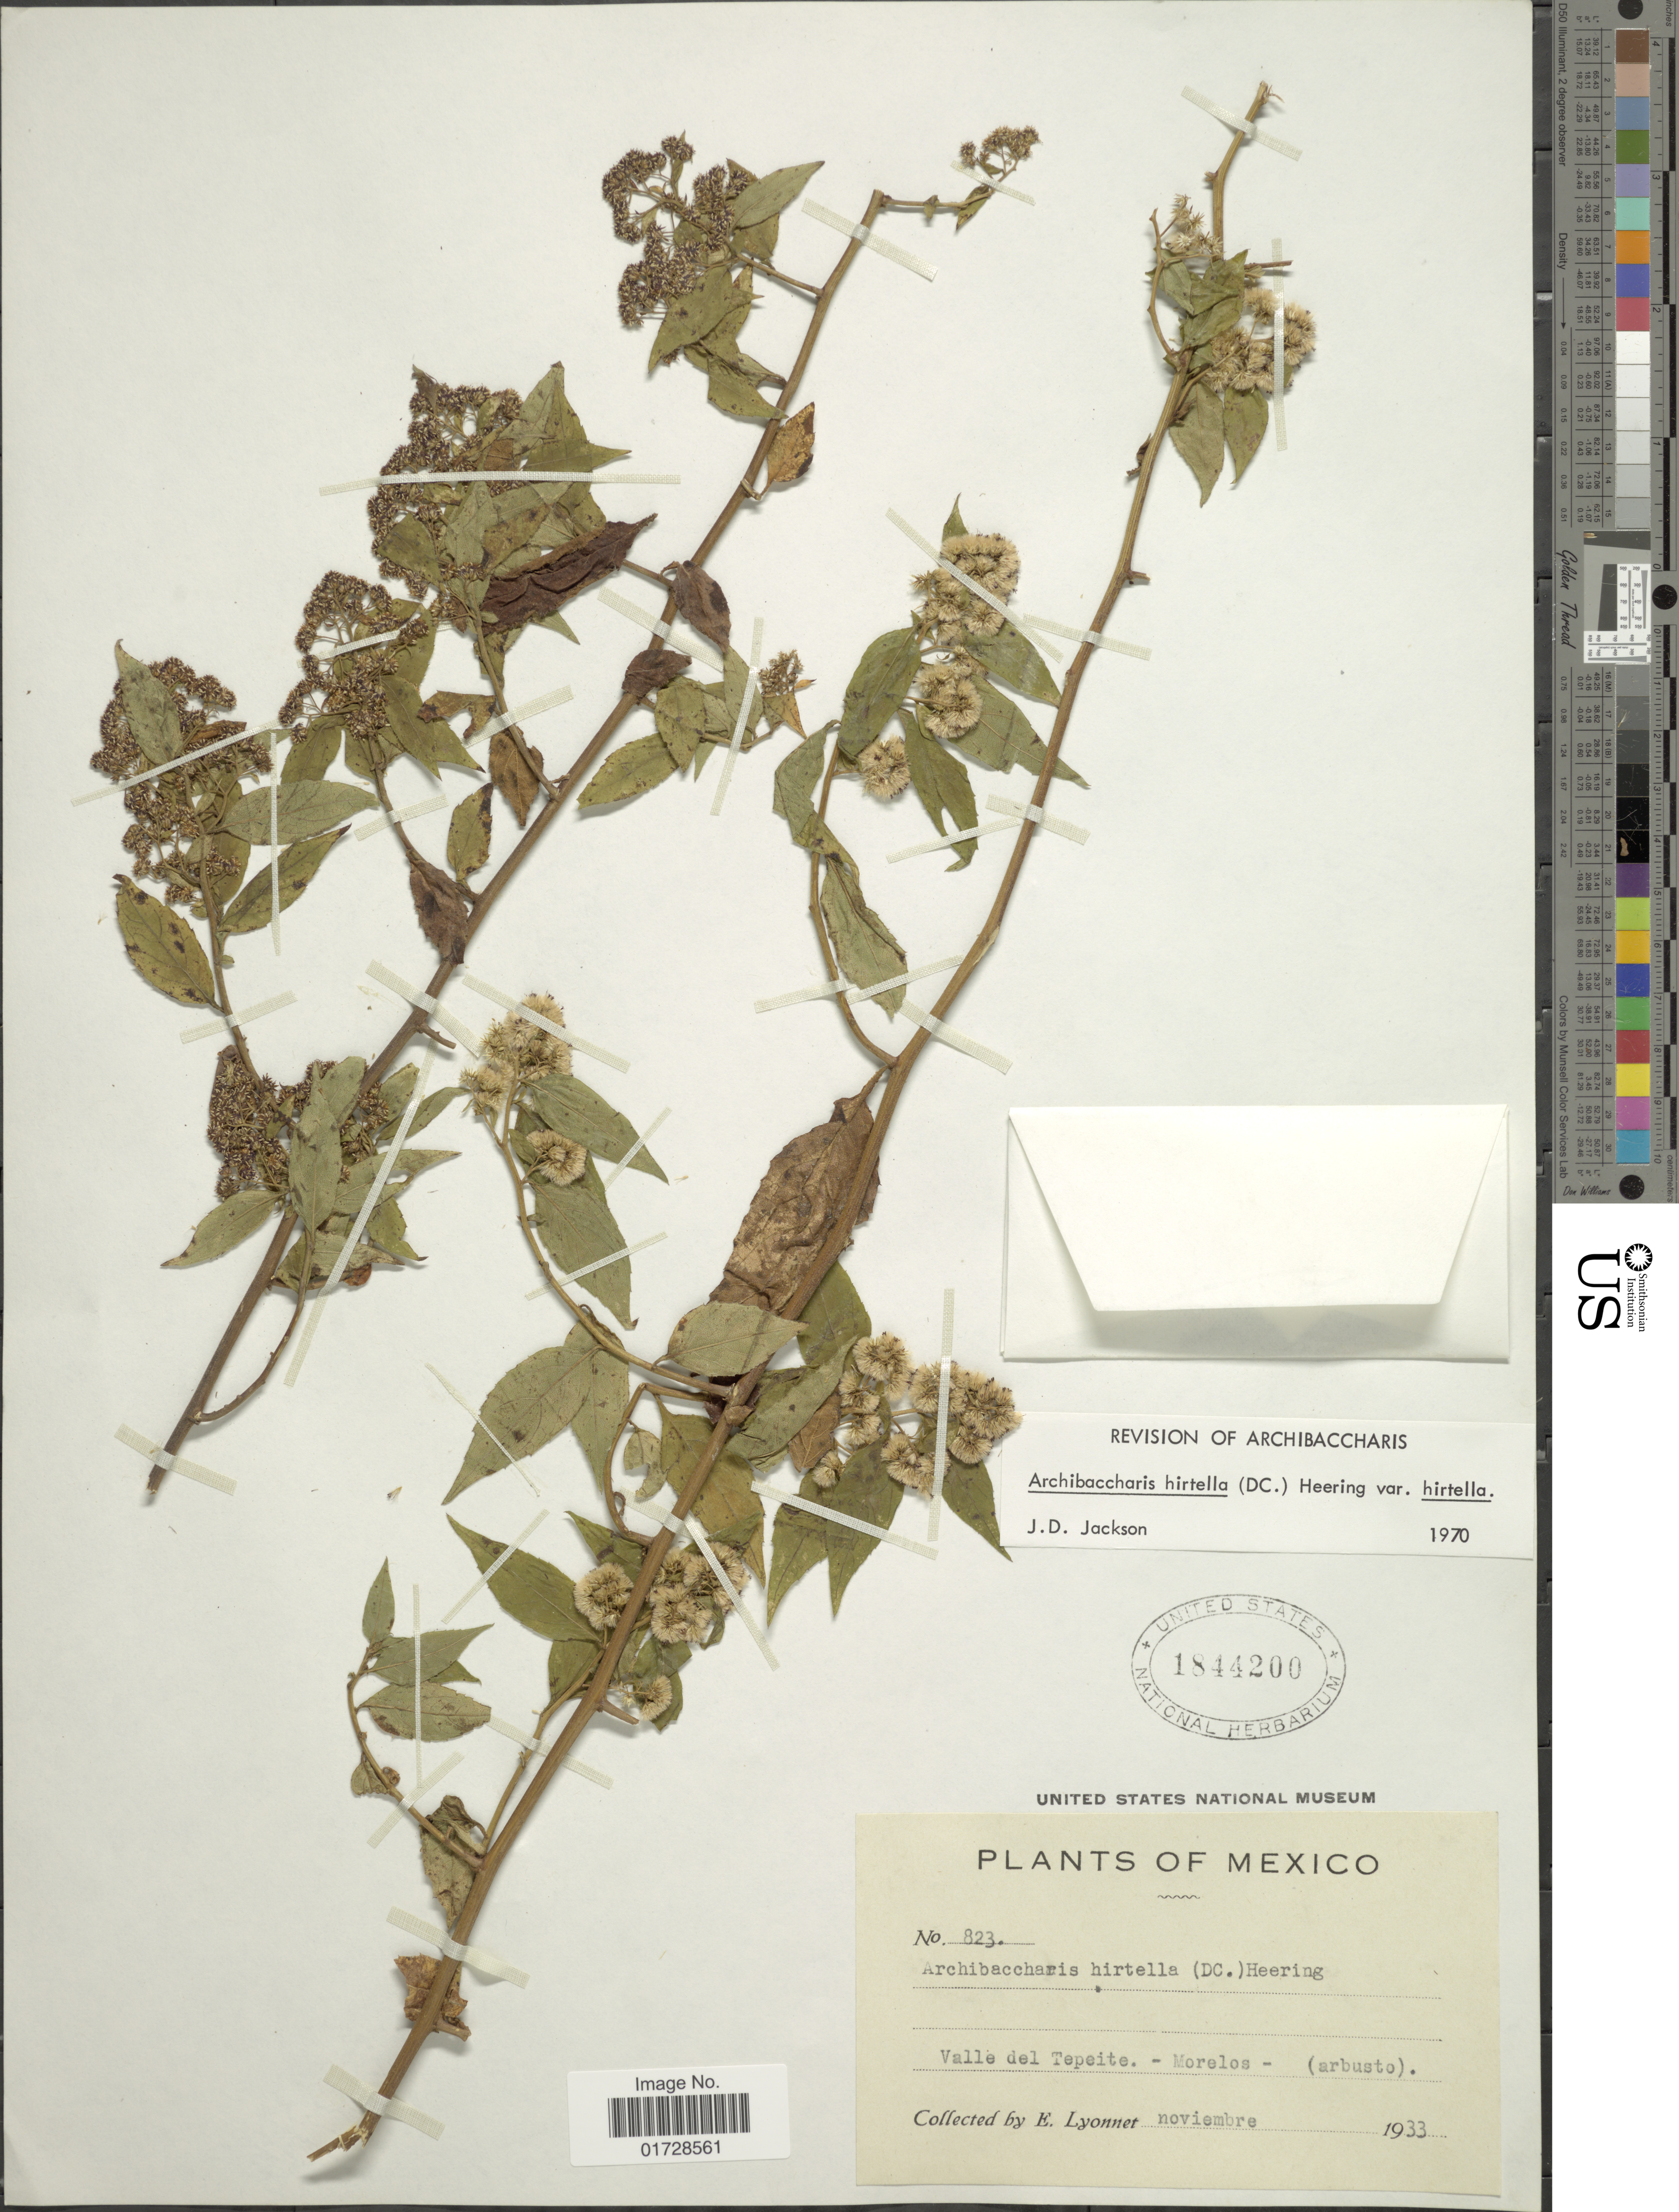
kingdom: Plantae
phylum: Tracheophyta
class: Magnoliopsida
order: Asterales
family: Asteraceae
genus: Archibaccharis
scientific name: Archibaccharis hirtella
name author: (DC.) Heering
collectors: E. Lyonnet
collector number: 823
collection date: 1933-11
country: Mexico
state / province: Morelos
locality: Valle del Tapeite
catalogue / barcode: US 1844200